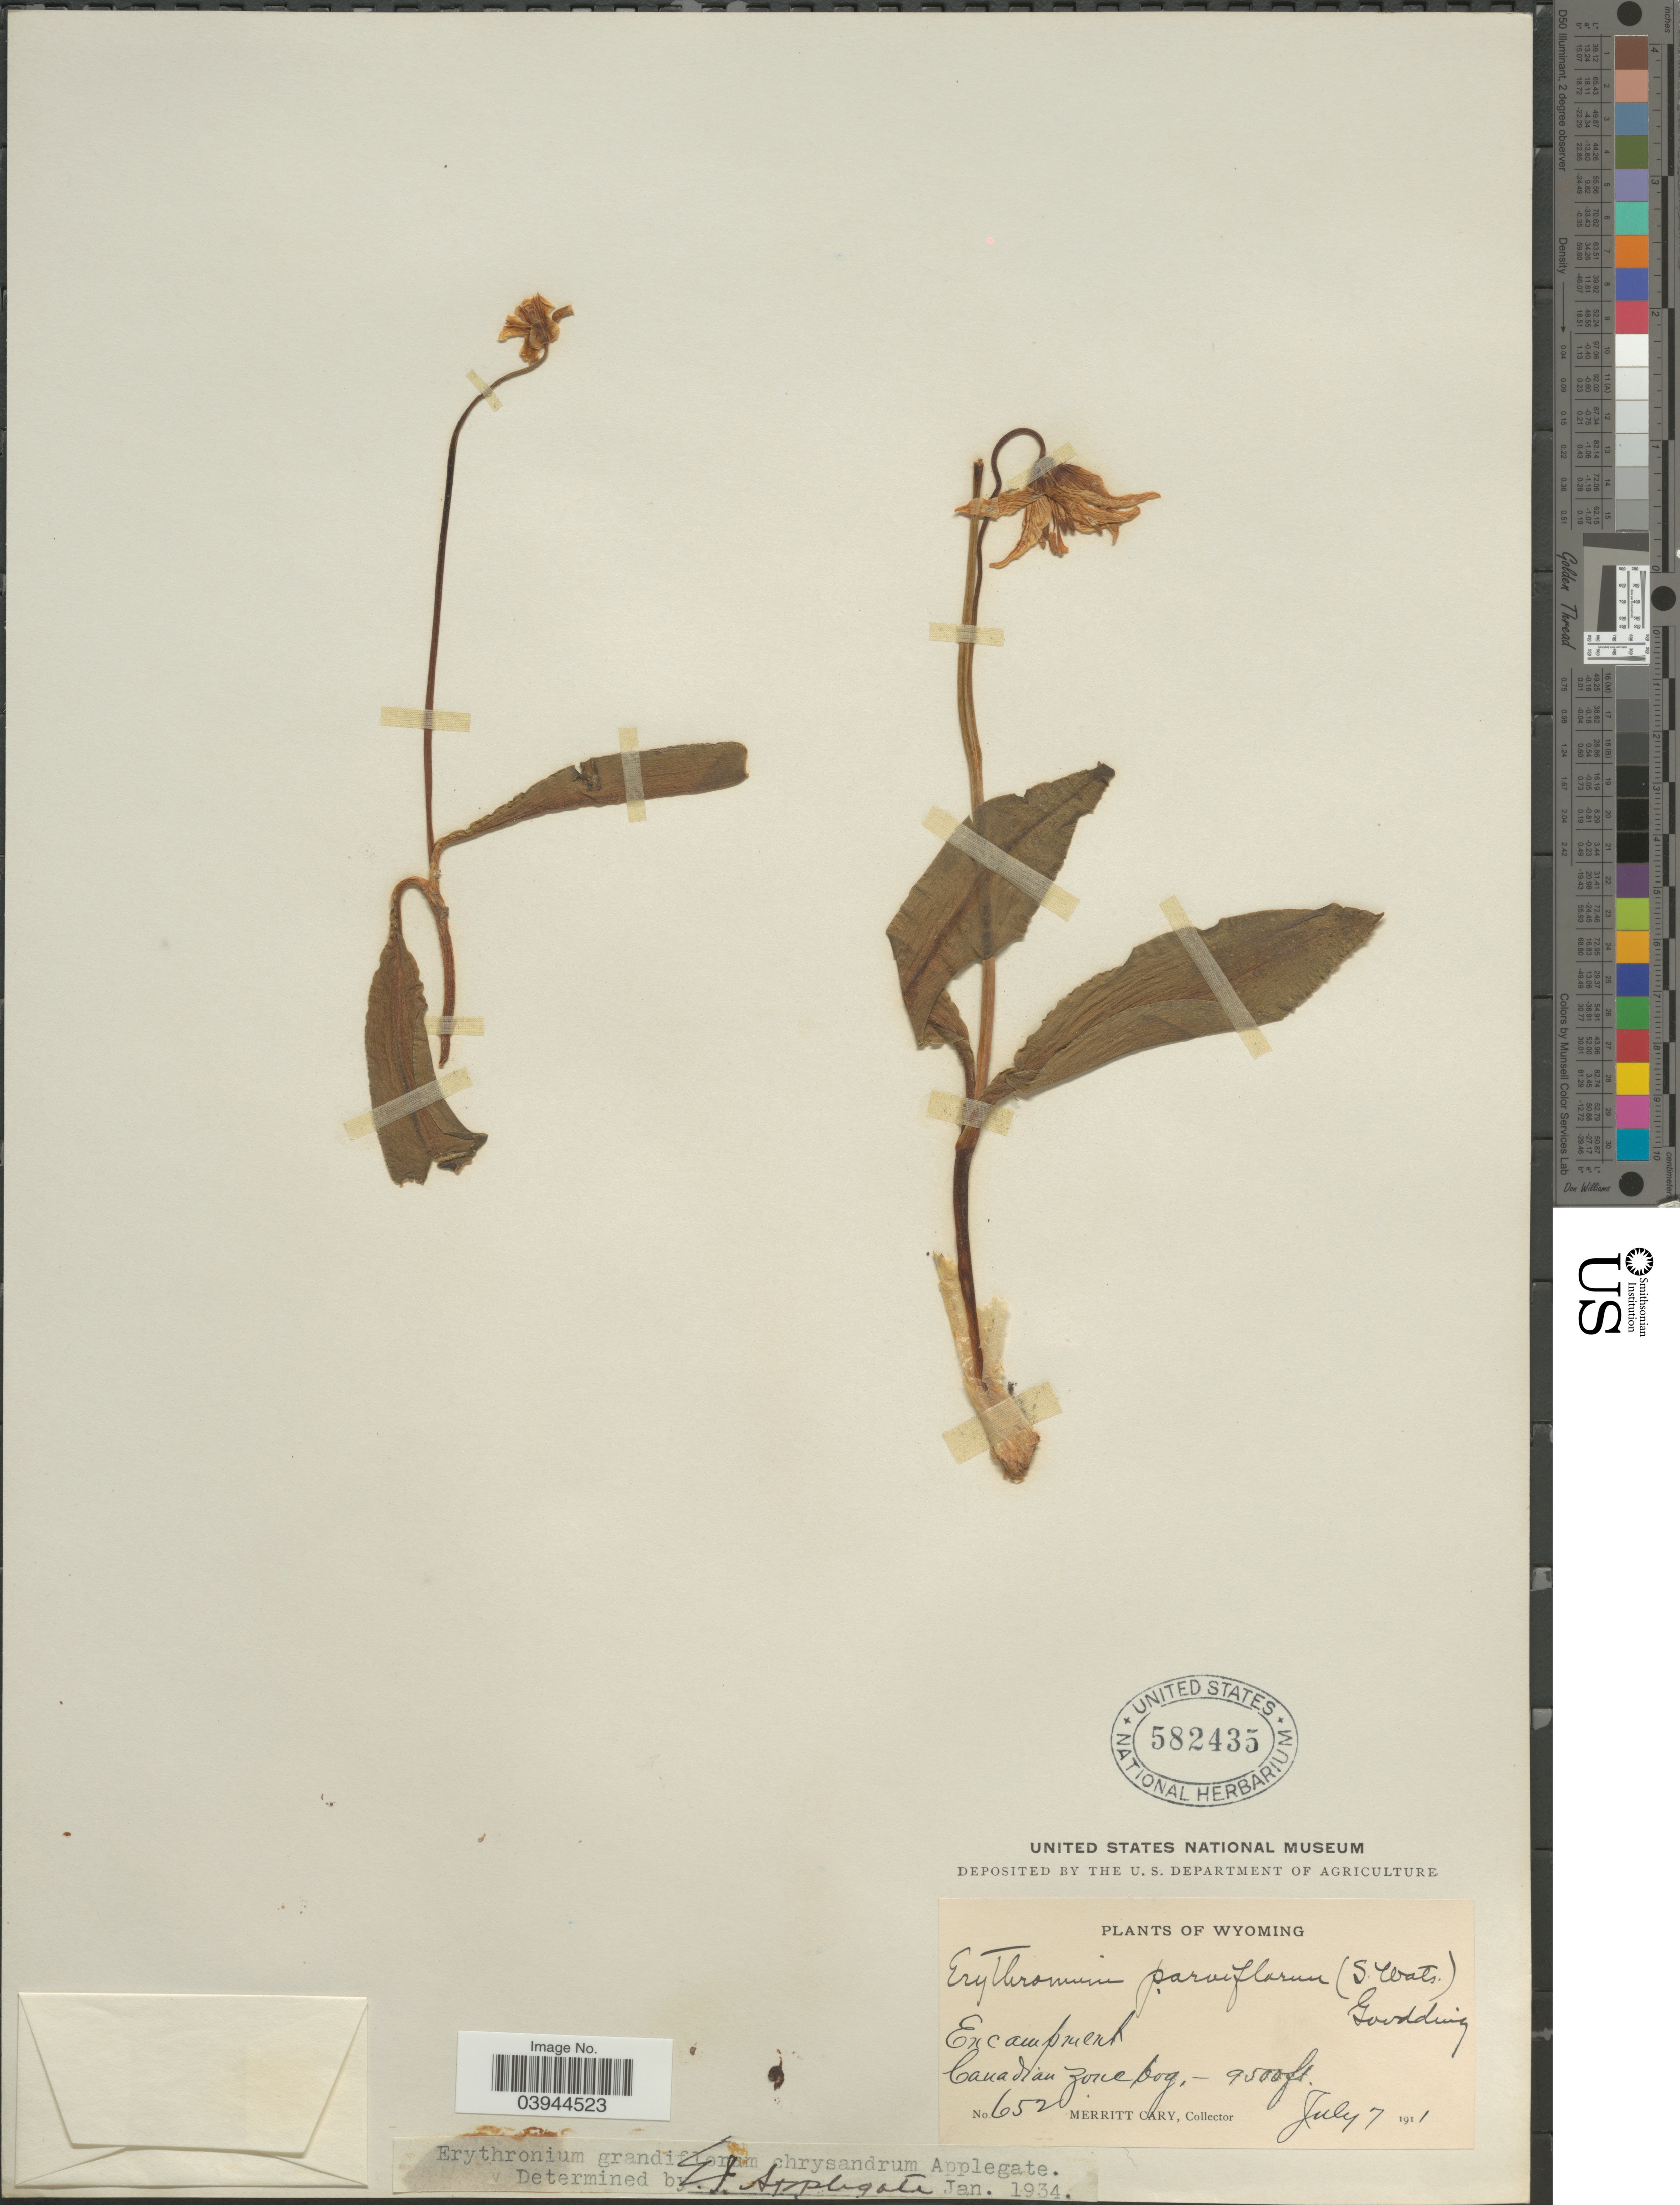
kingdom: Plantae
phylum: Tracheophyta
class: Liliopsida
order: Liliales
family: Liliaceae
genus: Erythronium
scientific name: Erythronium grandiflorum subsp. chrysandrum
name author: (Applegate) Abrams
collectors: M. Cary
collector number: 652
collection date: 1911-07-07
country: United States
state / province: Wyoming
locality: Encampment. Canadian Zone bog.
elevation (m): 2896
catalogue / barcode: US 582435